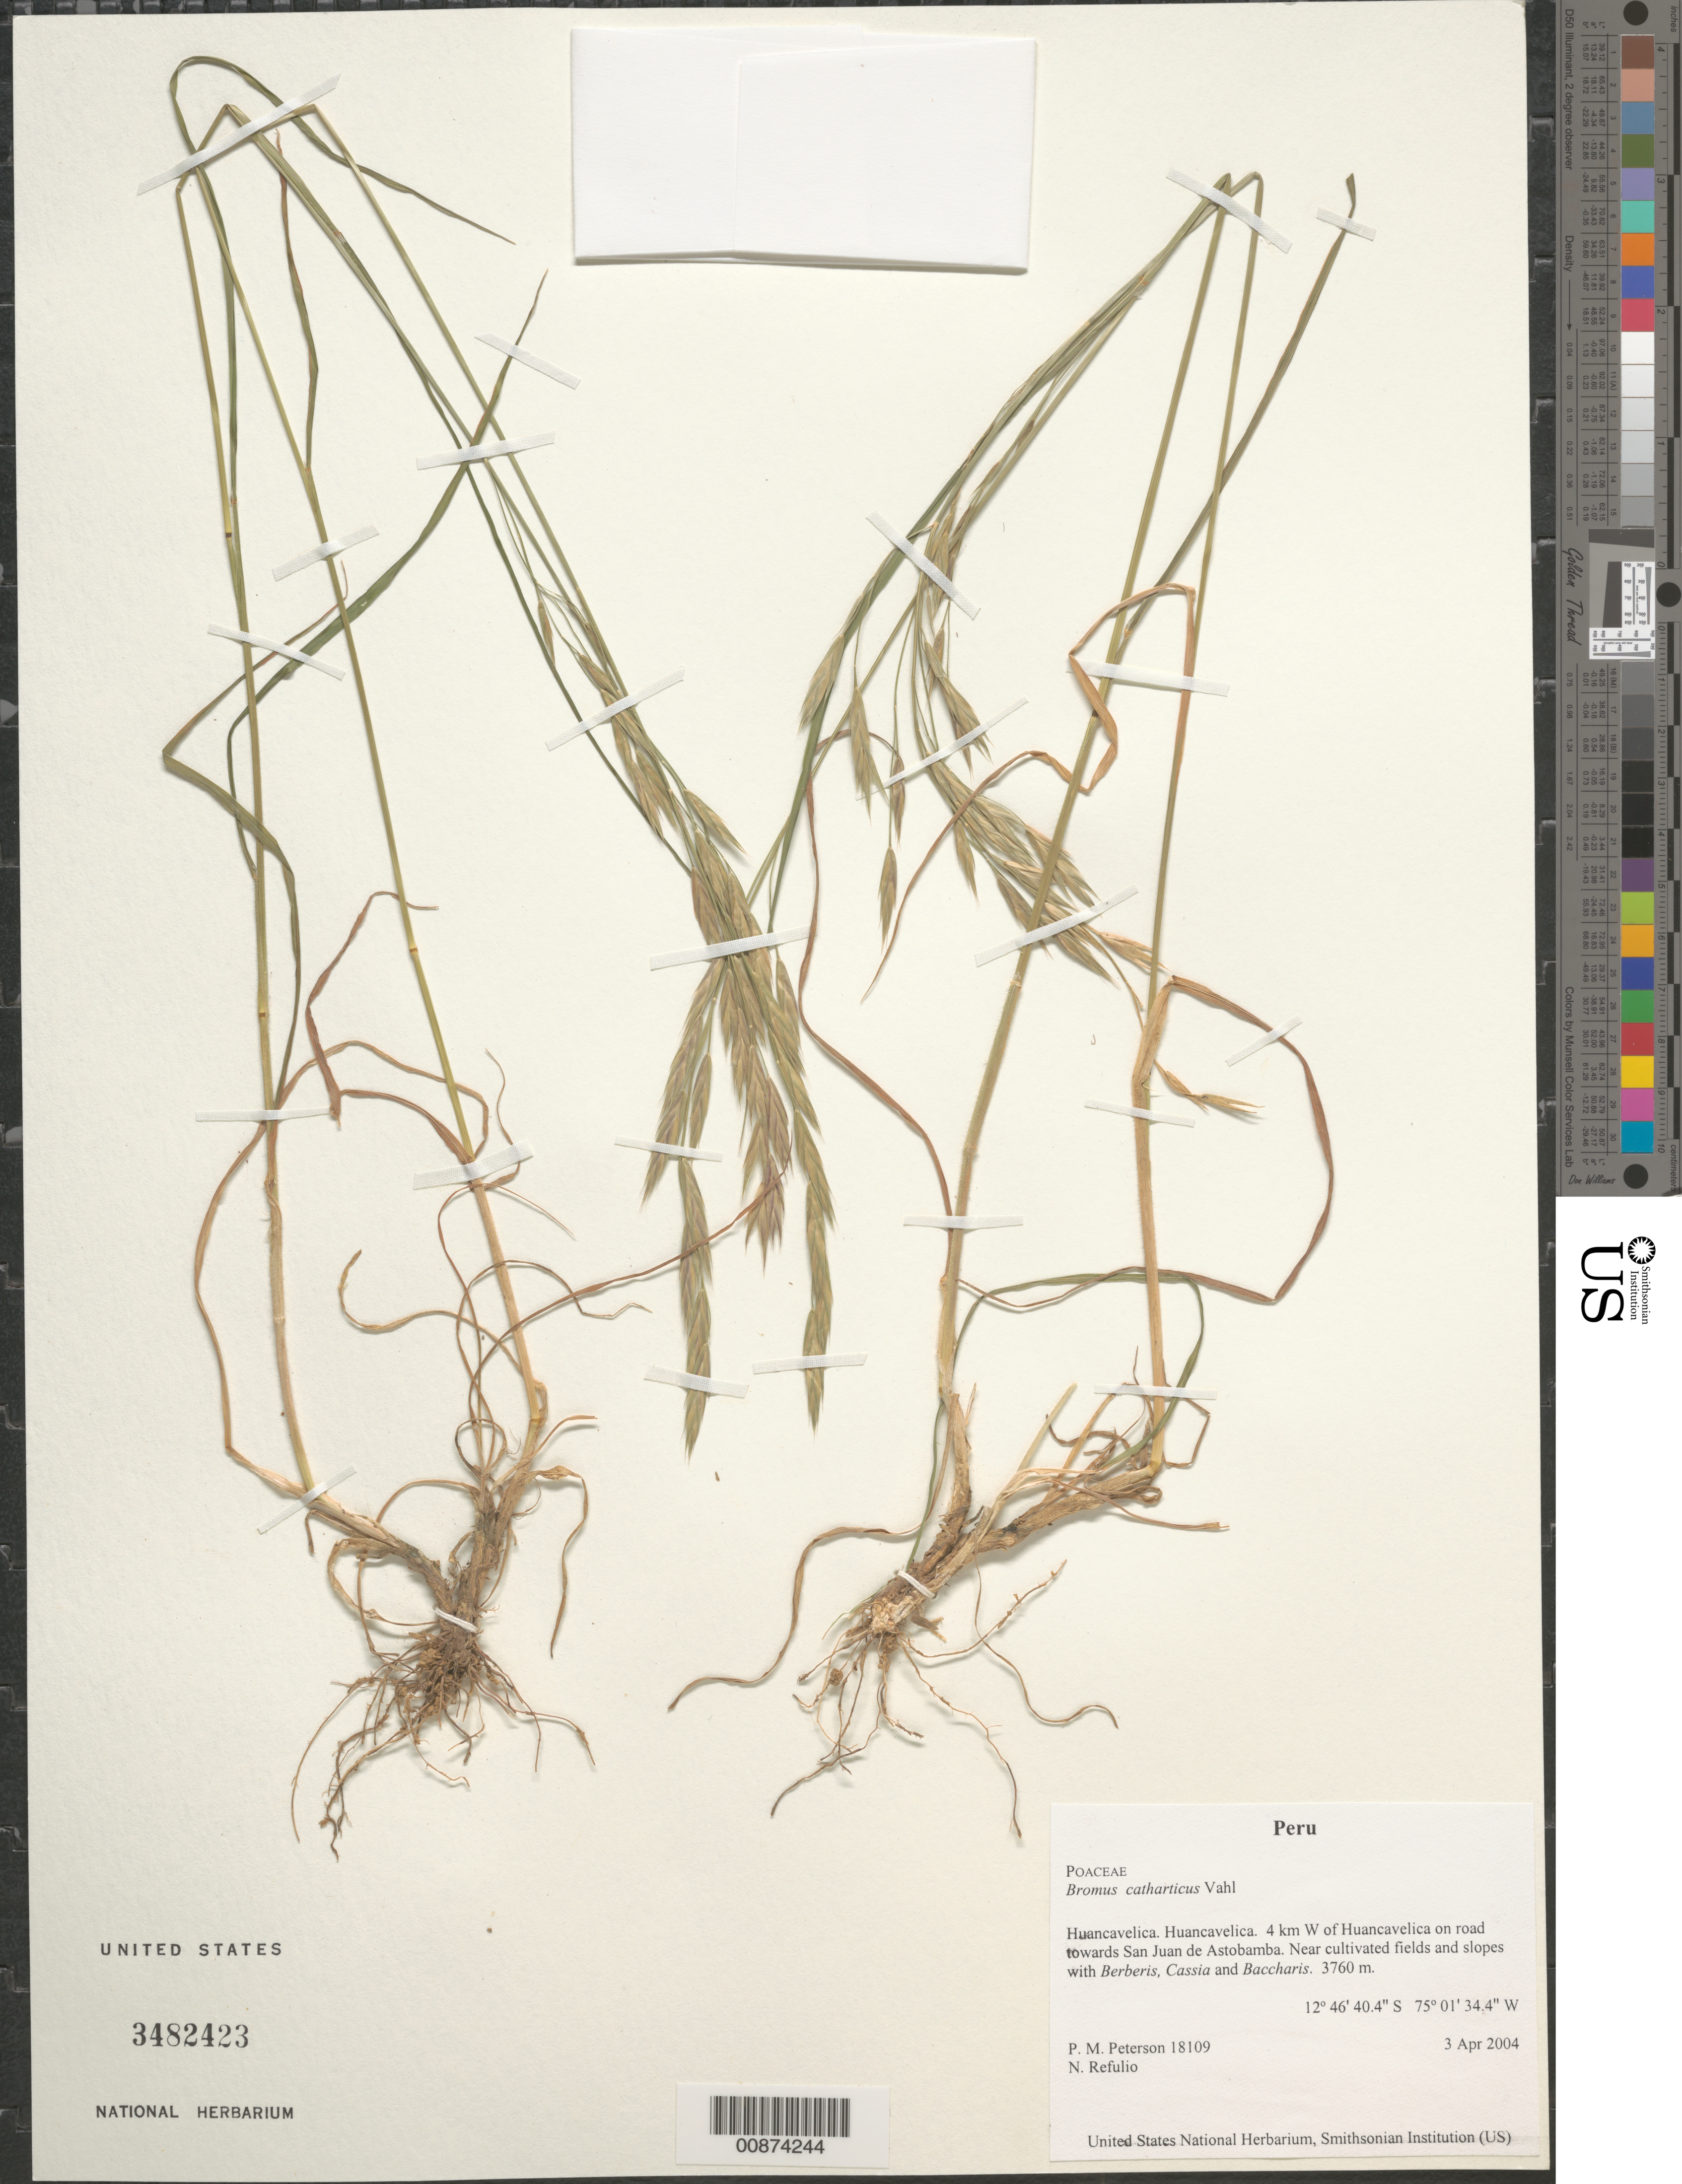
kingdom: Plantae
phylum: Tracheophyta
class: Liliopsida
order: Poales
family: Poaceae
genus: Bromus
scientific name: Bromus catharticus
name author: Vahl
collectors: P. M. Peterson & N. Refulio-Rodríguez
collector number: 18109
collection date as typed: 03 Apr 2004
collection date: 2004-04-03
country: Peru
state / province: Huancavelica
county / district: Huancavelica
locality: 4 km W of Huancavelica on road towards San Juan de Astobamba. Near cultivated fields and slopes with Berberis, Cassia and Baccharis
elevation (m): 3760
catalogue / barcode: US 3482423